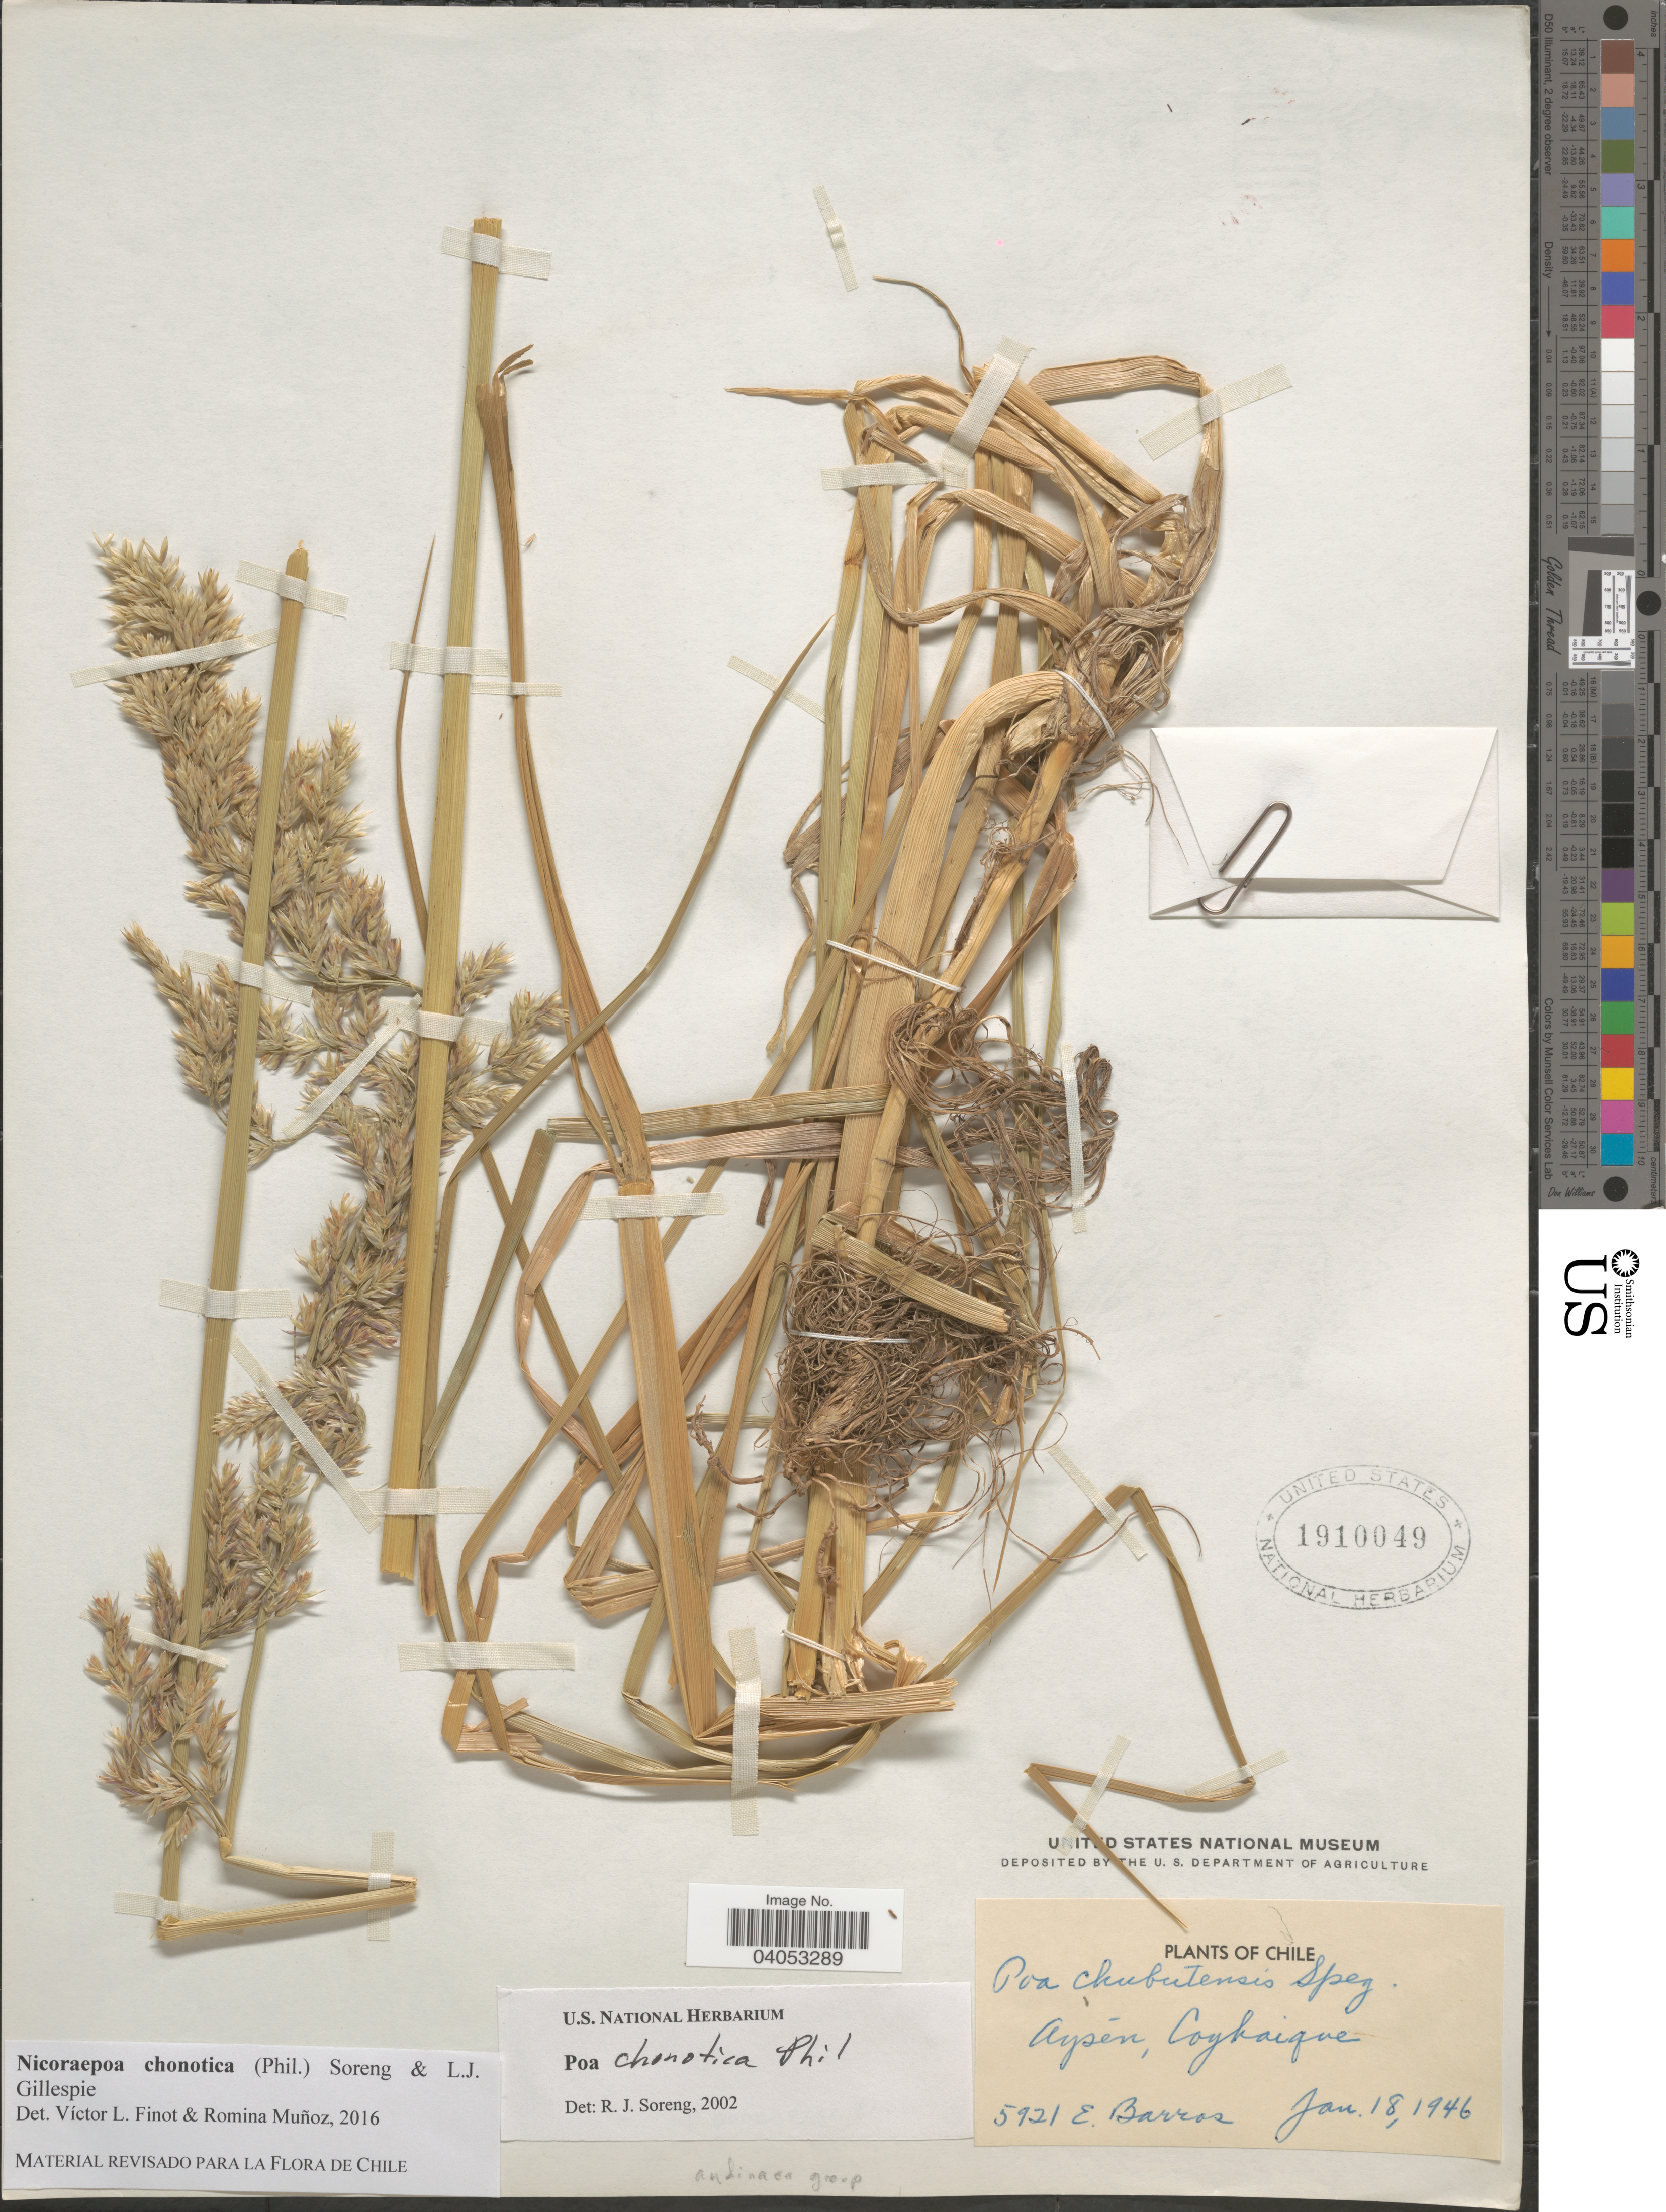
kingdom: Plantae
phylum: Tracheophyta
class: Liliopsida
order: Poales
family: Poaceae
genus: Nicoraepoa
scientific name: Nicoraepoa chonotica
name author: (Phil.) Soreng & L.J. Gillespie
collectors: E. Barros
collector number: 5921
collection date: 1946-01-18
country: Chile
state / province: Aisén (XI)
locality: Aysén, Coyhaique.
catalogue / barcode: US 1910049